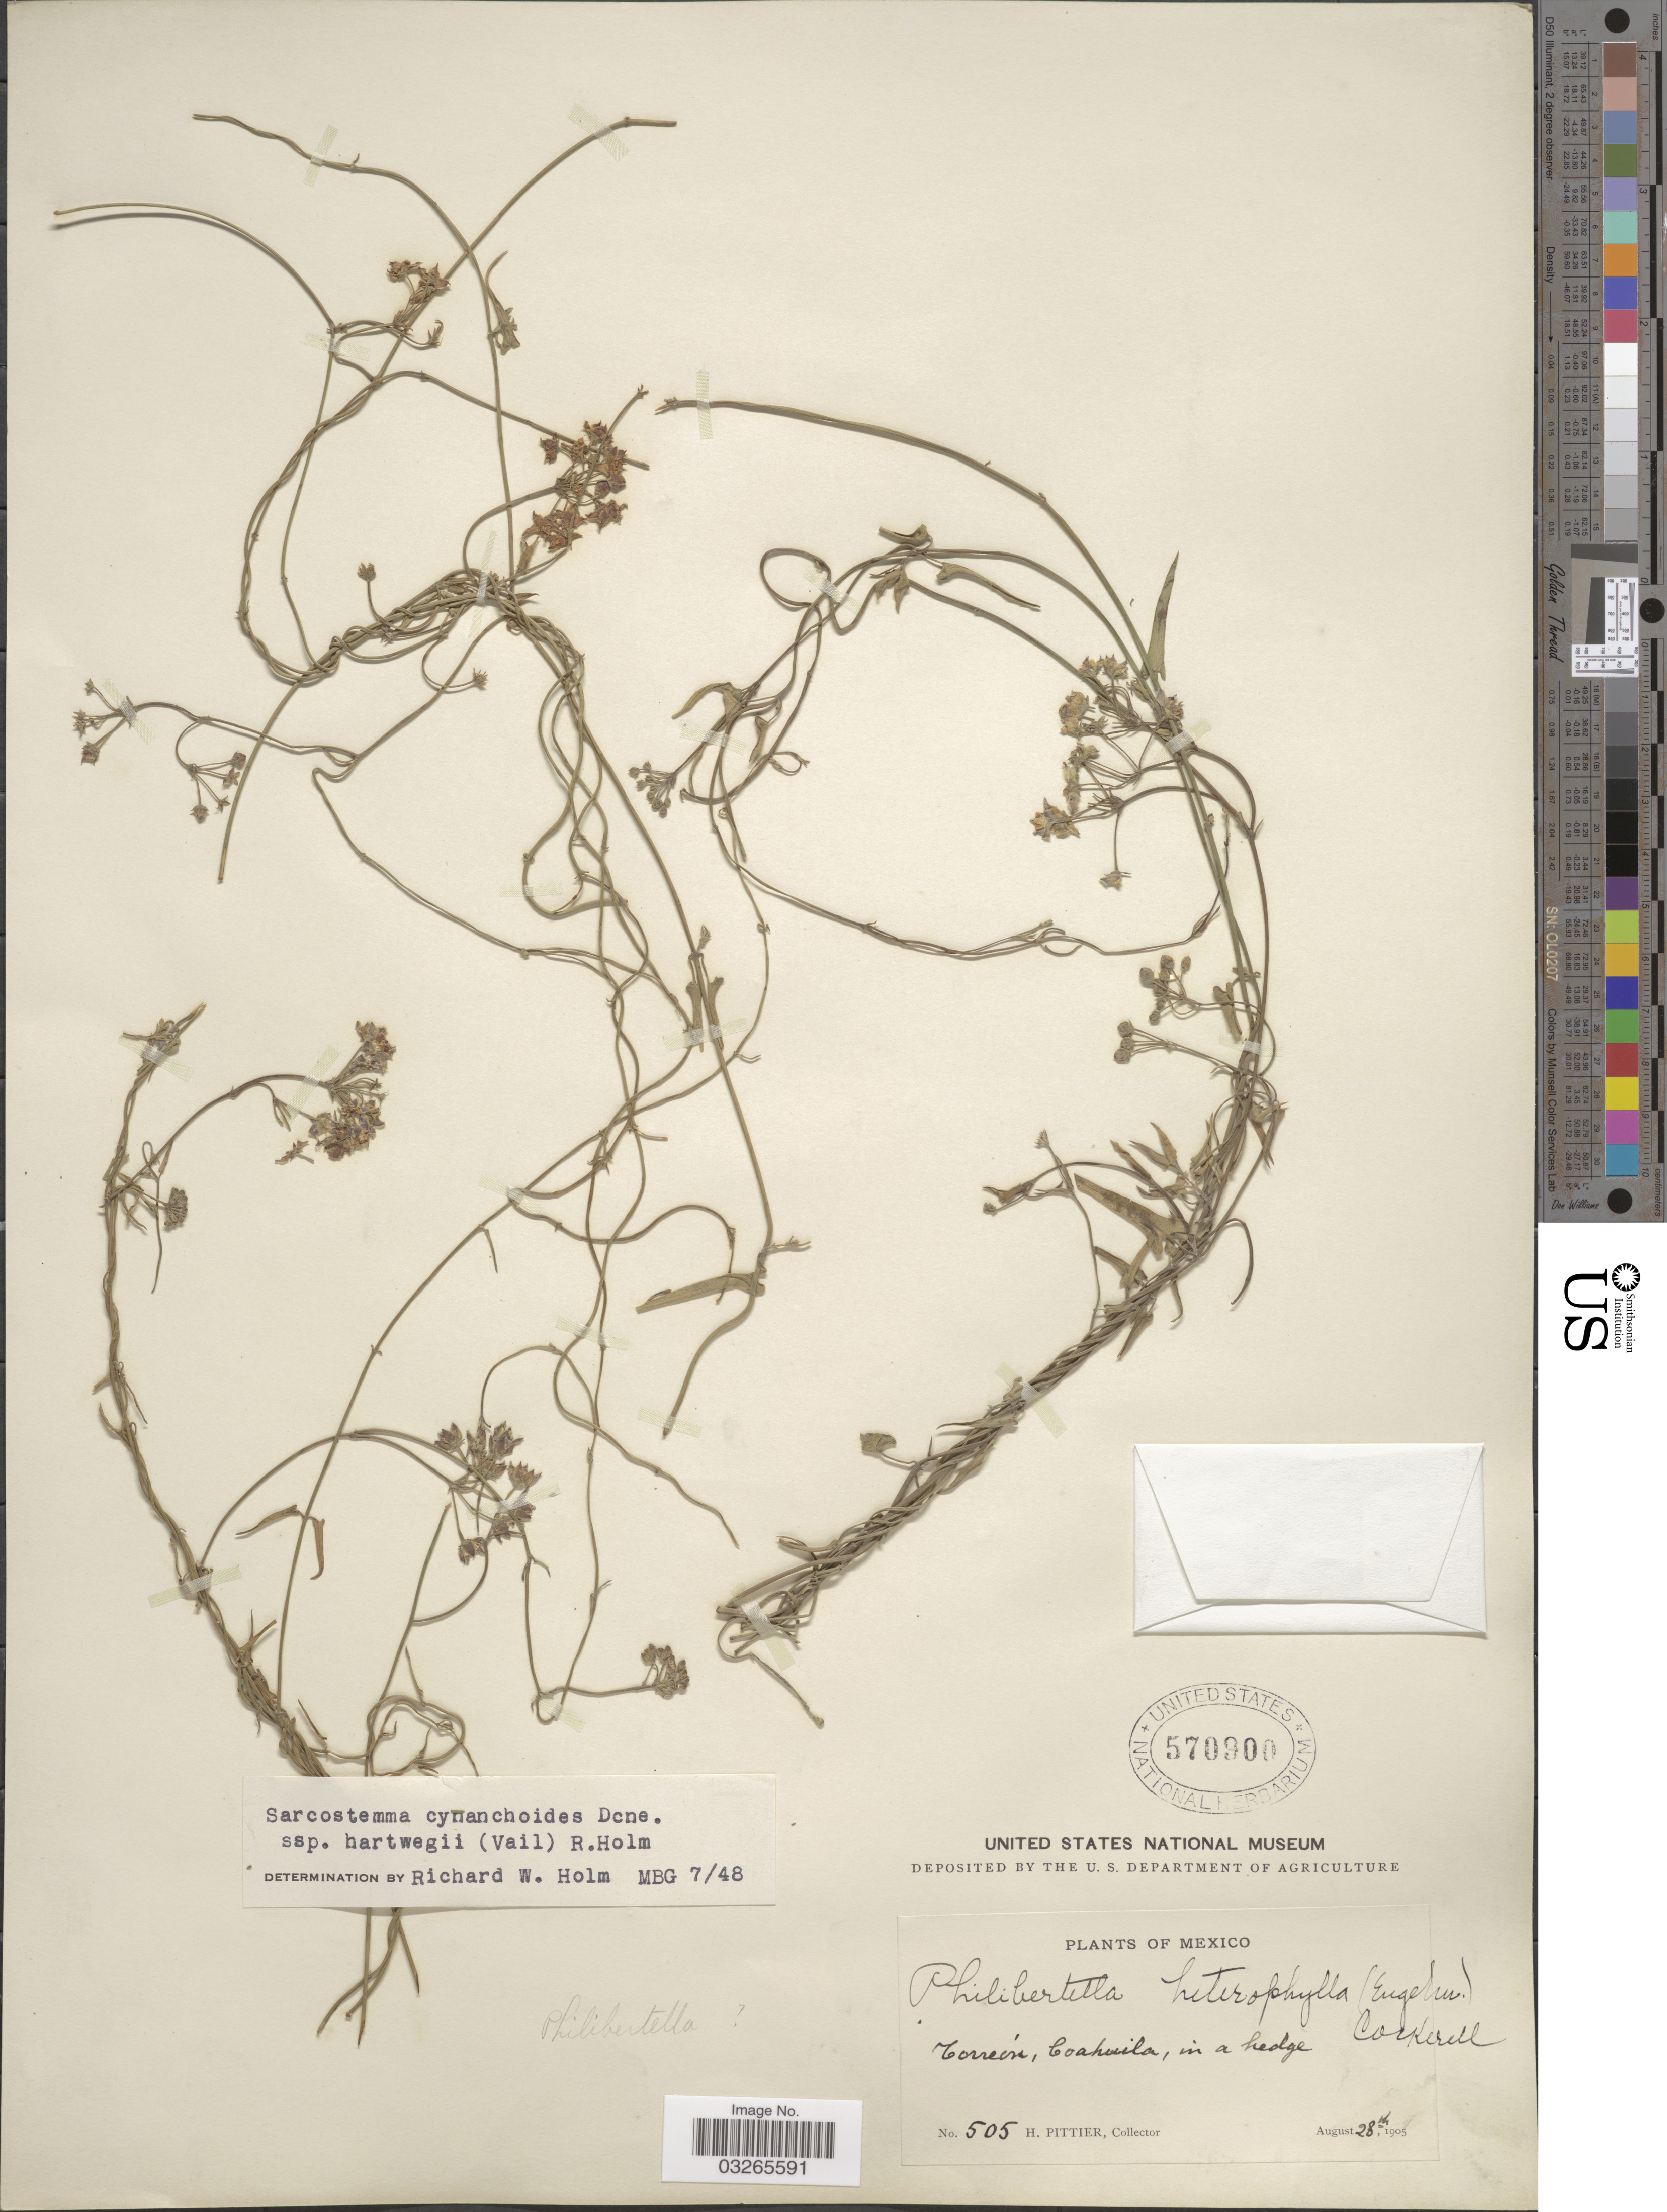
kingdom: Plantae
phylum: Tracheophyta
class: Magnoliopsida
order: Gentianales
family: Apocynaceae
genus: Sarcostemma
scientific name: Sarcostemma cynanchoides subsp. hartwegii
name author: (Vail) R.W. Holm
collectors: H. F. Pittier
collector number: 505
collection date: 1905-08-28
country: Mexico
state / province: Coahuila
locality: Torreón, Coahuila, in a hedge.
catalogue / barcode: US 570900